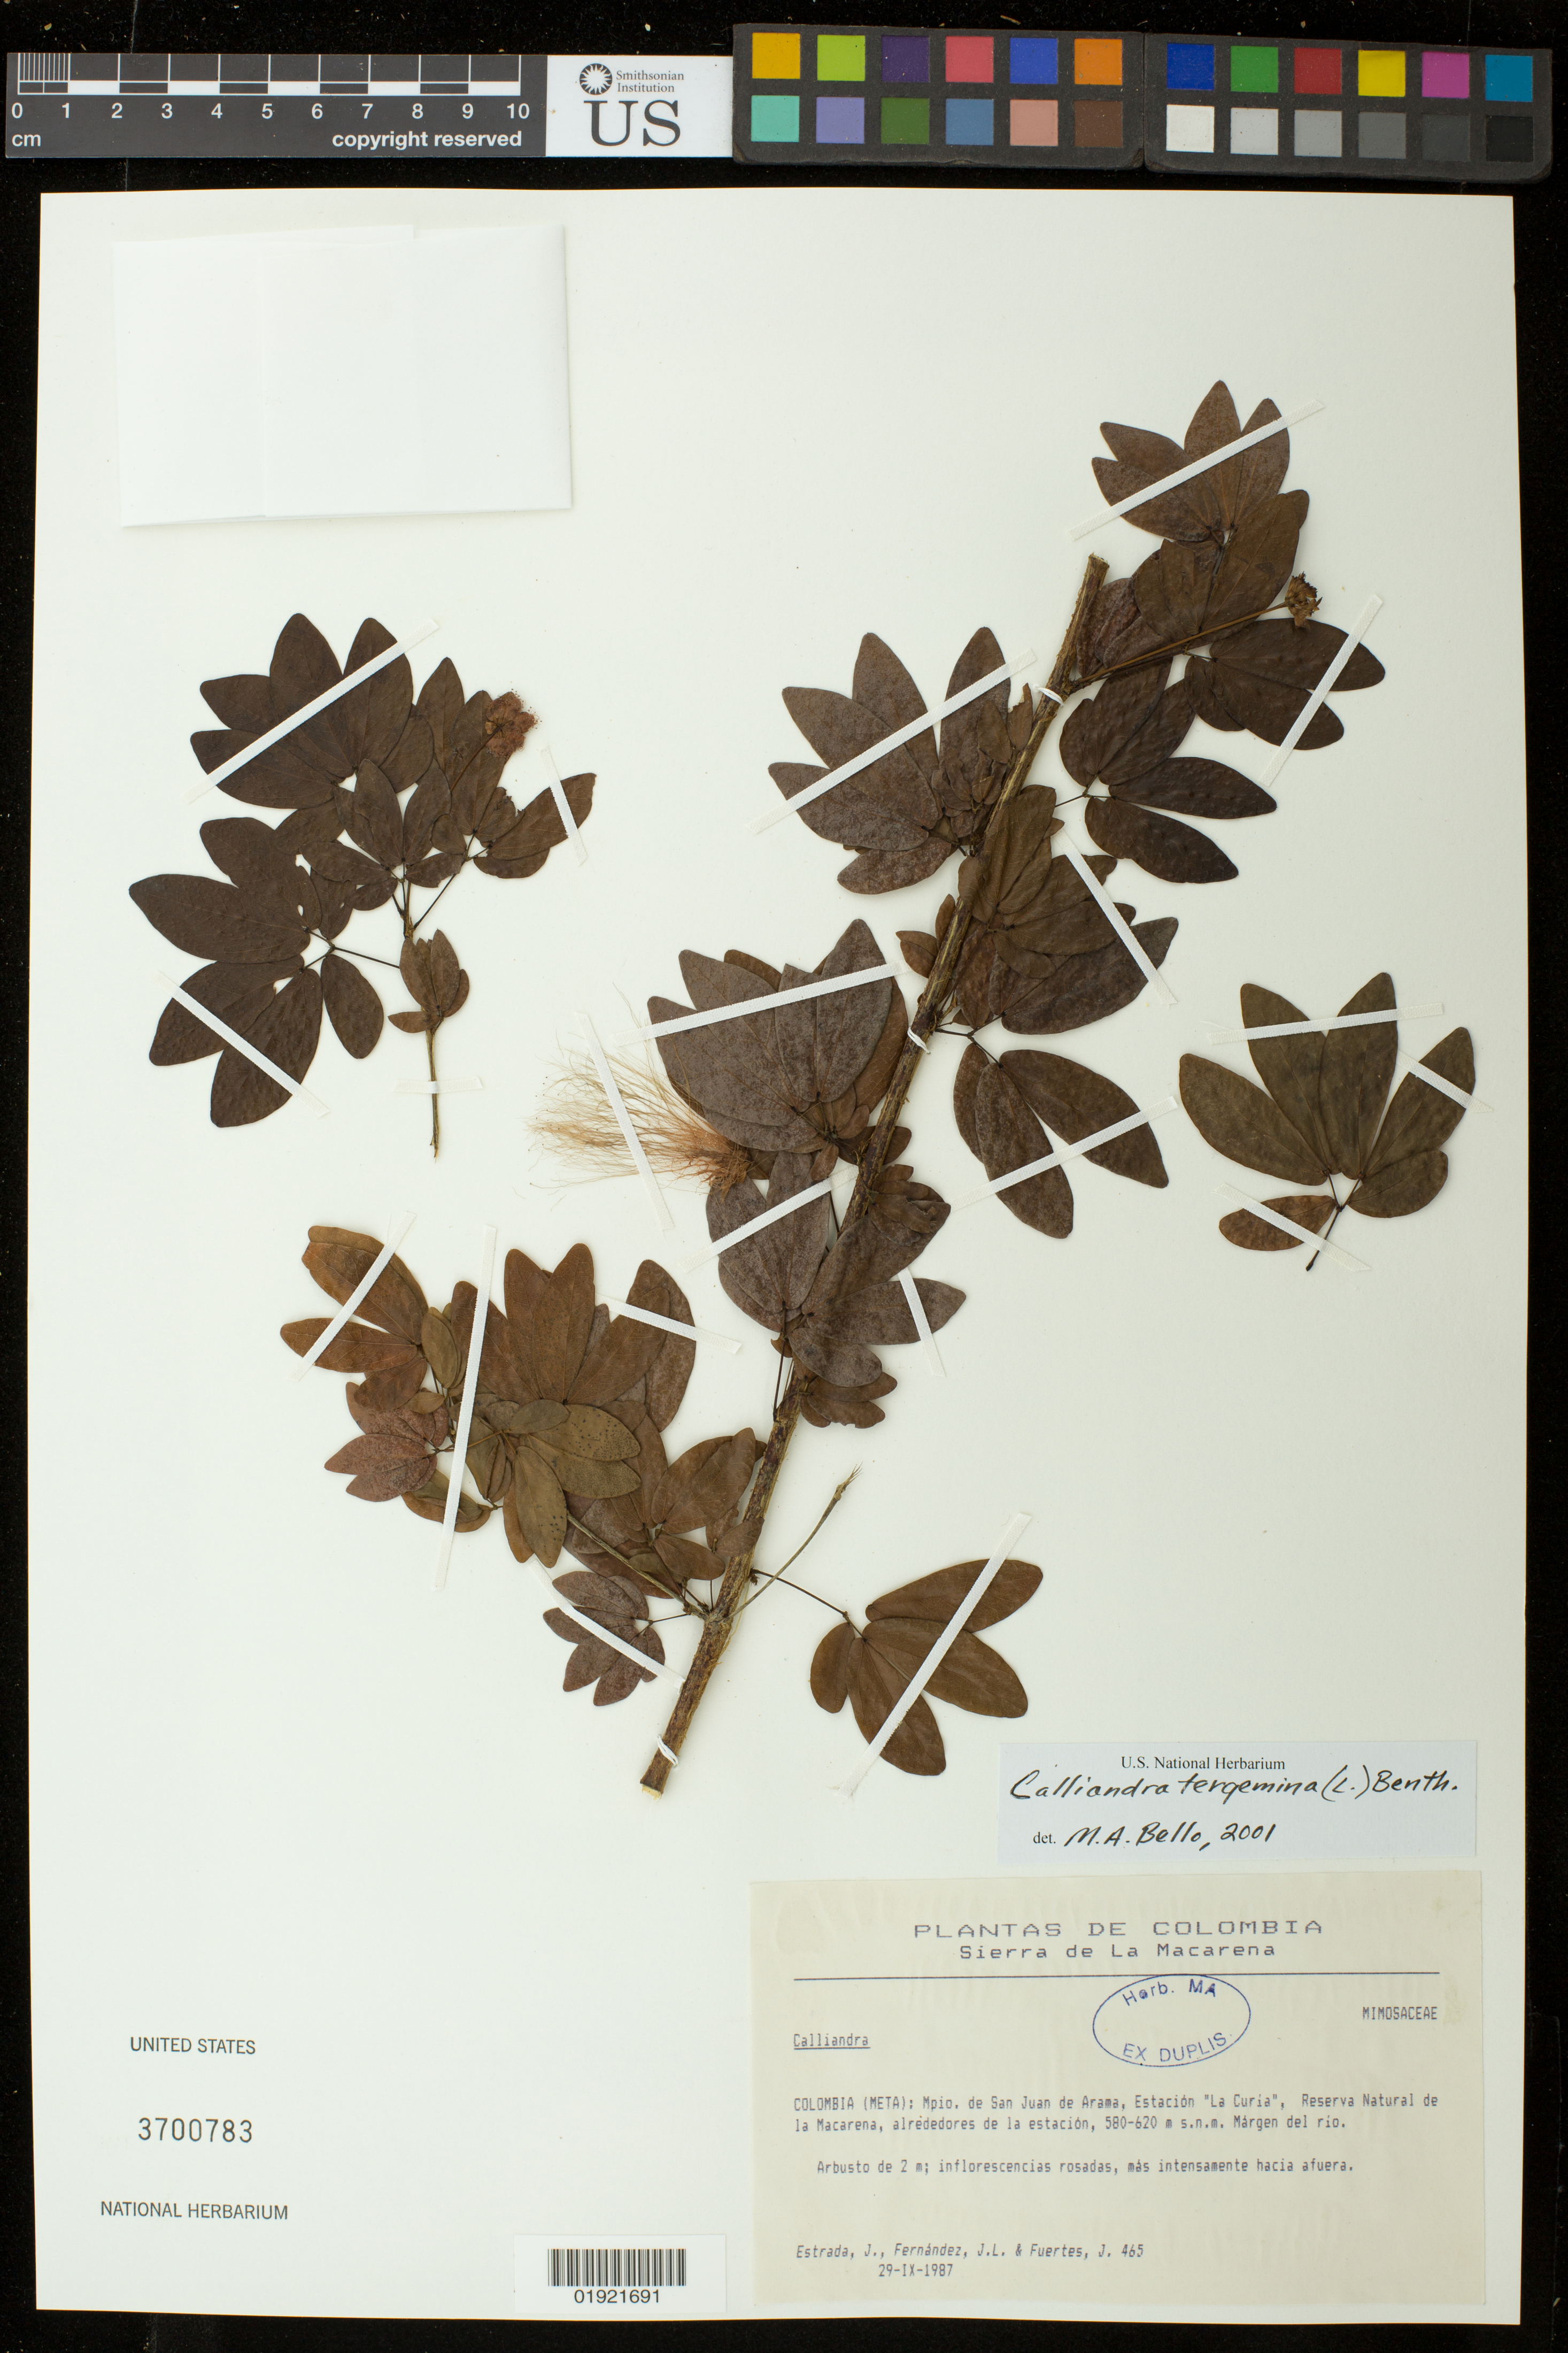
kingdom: Plantae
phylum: Tracheophyta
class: Magnoliopsida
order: Fabales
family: Fabaceae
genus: Calliandra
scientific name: Calliandra tergemina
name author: (L.) Benth.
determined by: Bello, M. A.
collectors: J. Estrada, J. Fernandez & J. Fuertes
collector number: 465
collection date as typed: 29-IX-1986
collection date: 1987-09-29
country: Colombia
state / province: Metá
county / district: San Juan de Arama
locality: Estacion "La Curia", Reserva Natural de la Macarena, alrededores de la estacion, Margen del rio.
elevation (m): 580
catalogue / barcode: US 3700783